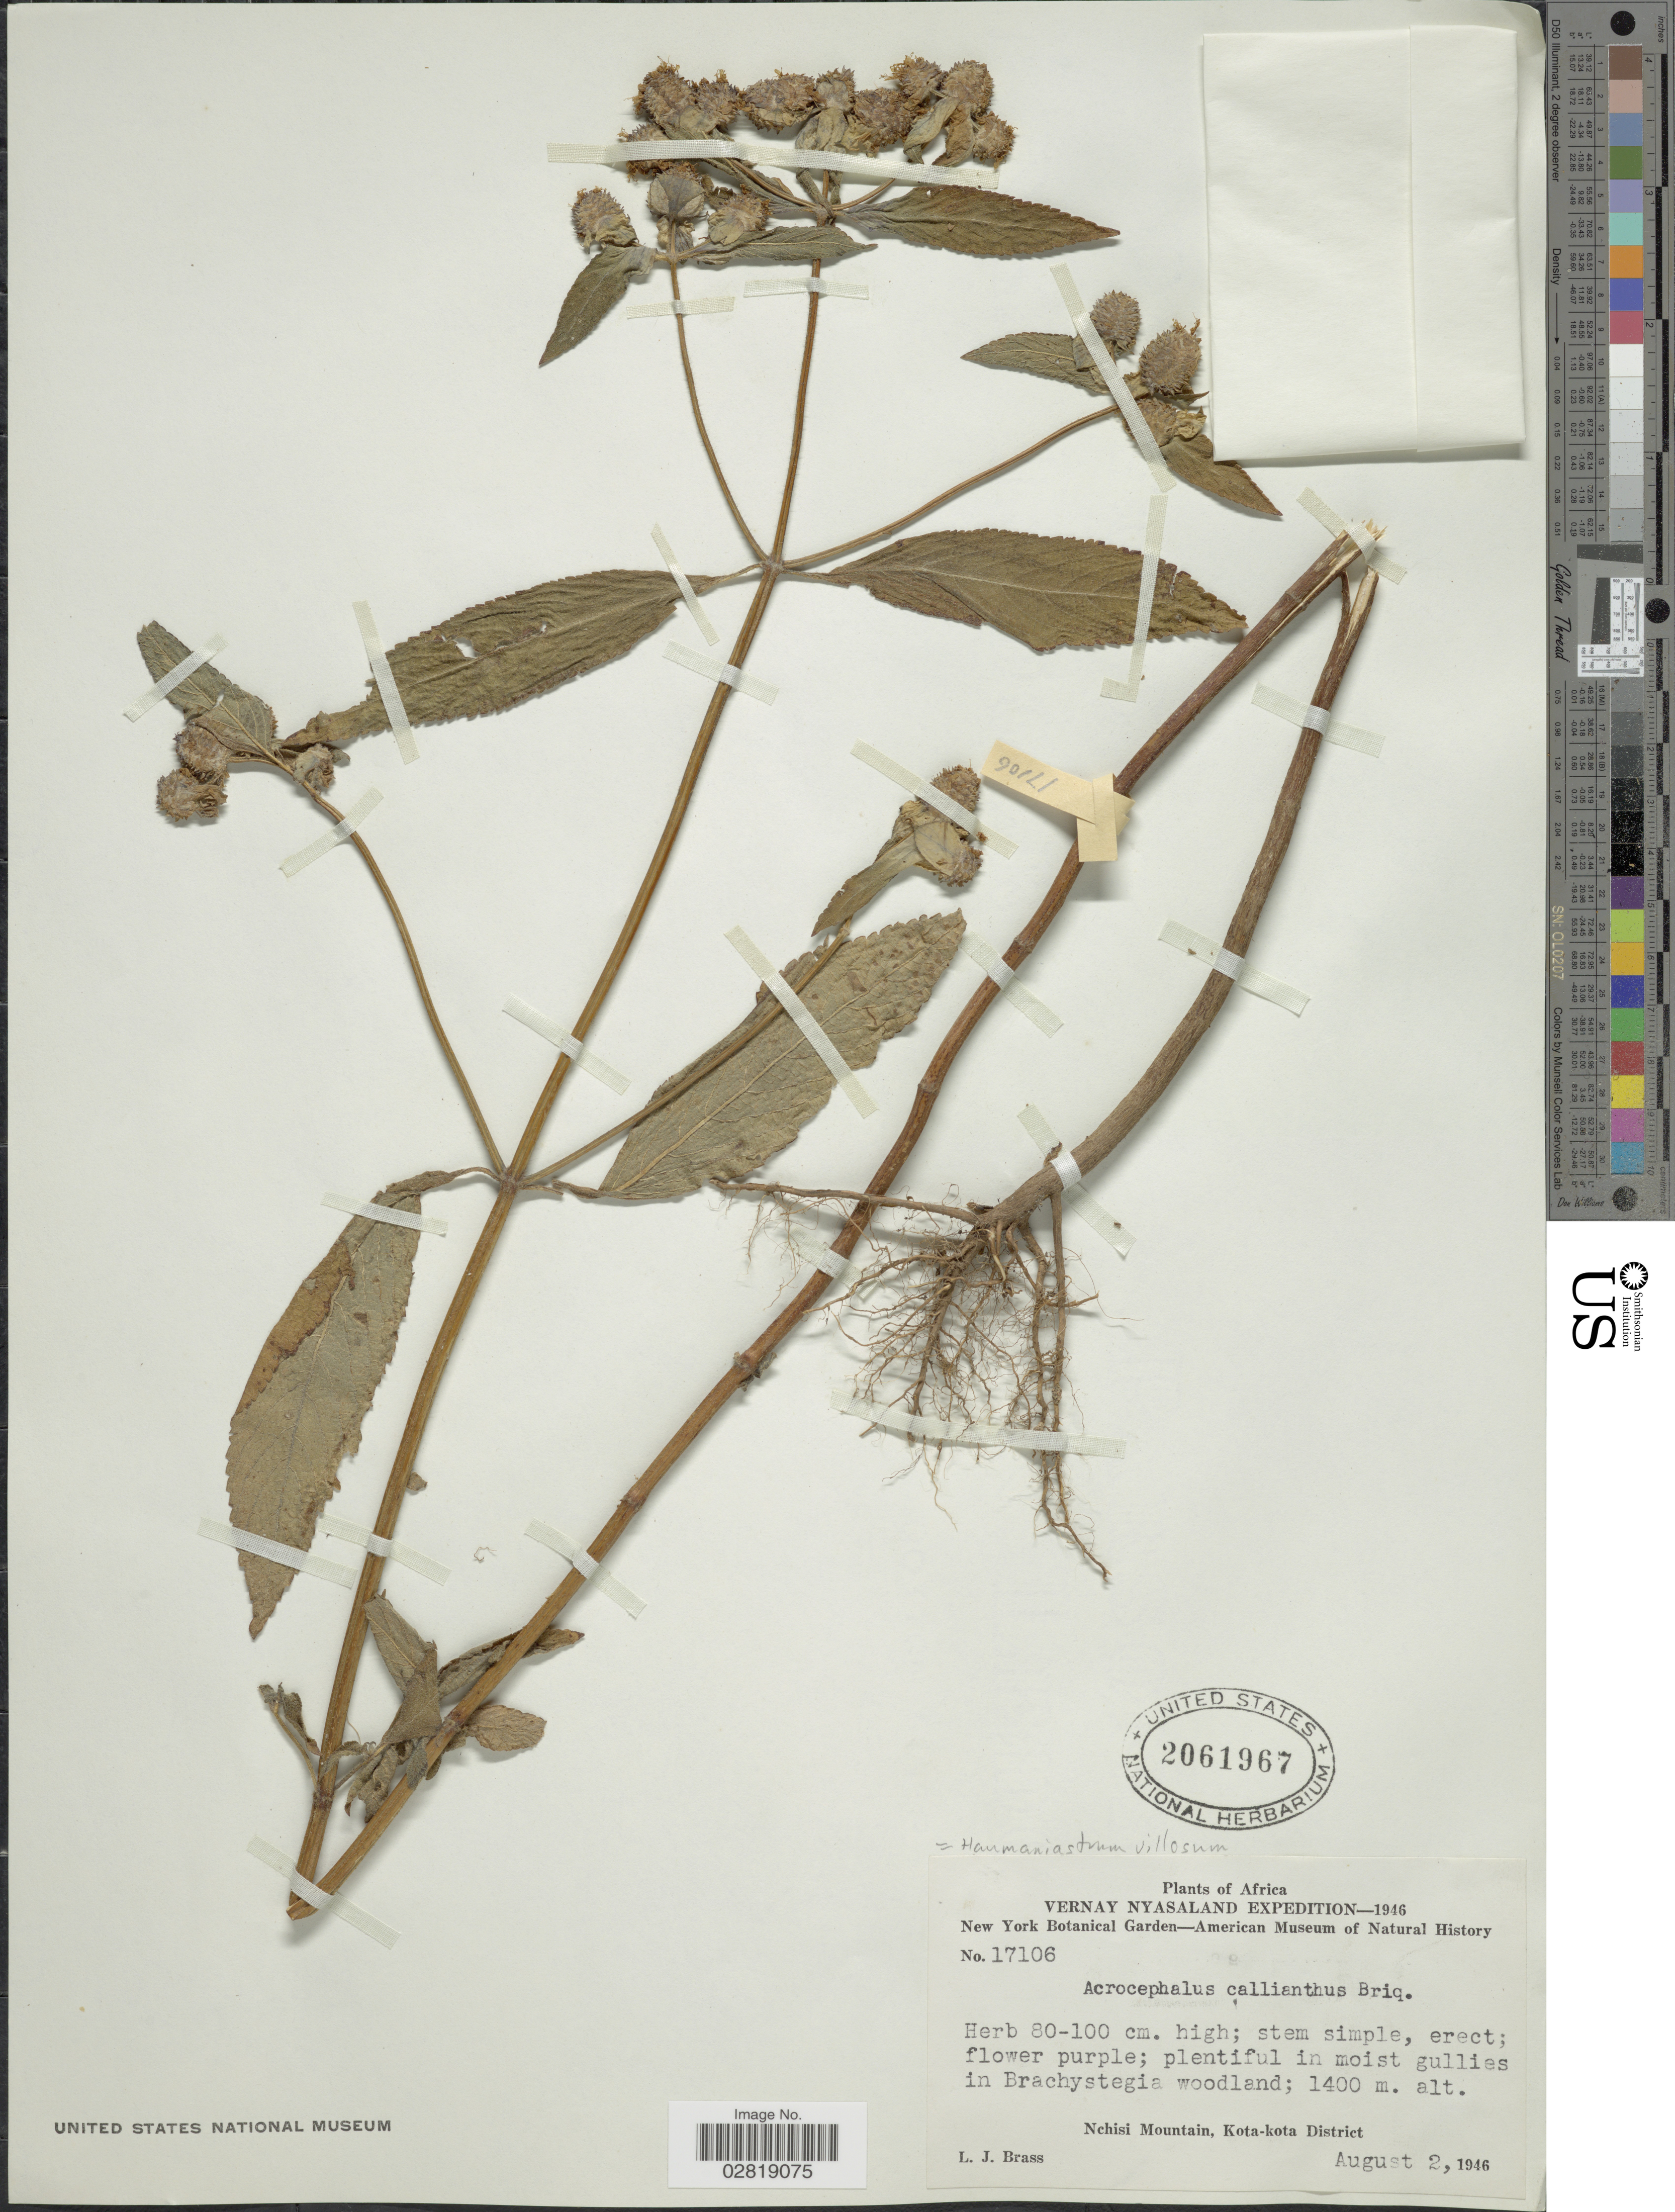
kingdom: Plantae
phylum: Tracheophyta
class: Magnoliopsida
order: Lamiales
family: Lamiaceae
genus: Haumaniastrum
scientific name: Haumaniastrum villosum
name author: (Benth.) Paton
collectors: L. J. Brass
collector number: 17106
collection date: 1946-08-02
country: Malawi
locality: Vernay Nyasaland. Nchisi Mountain, Kota-kota District.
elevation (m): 1400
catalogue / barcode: US 2061967